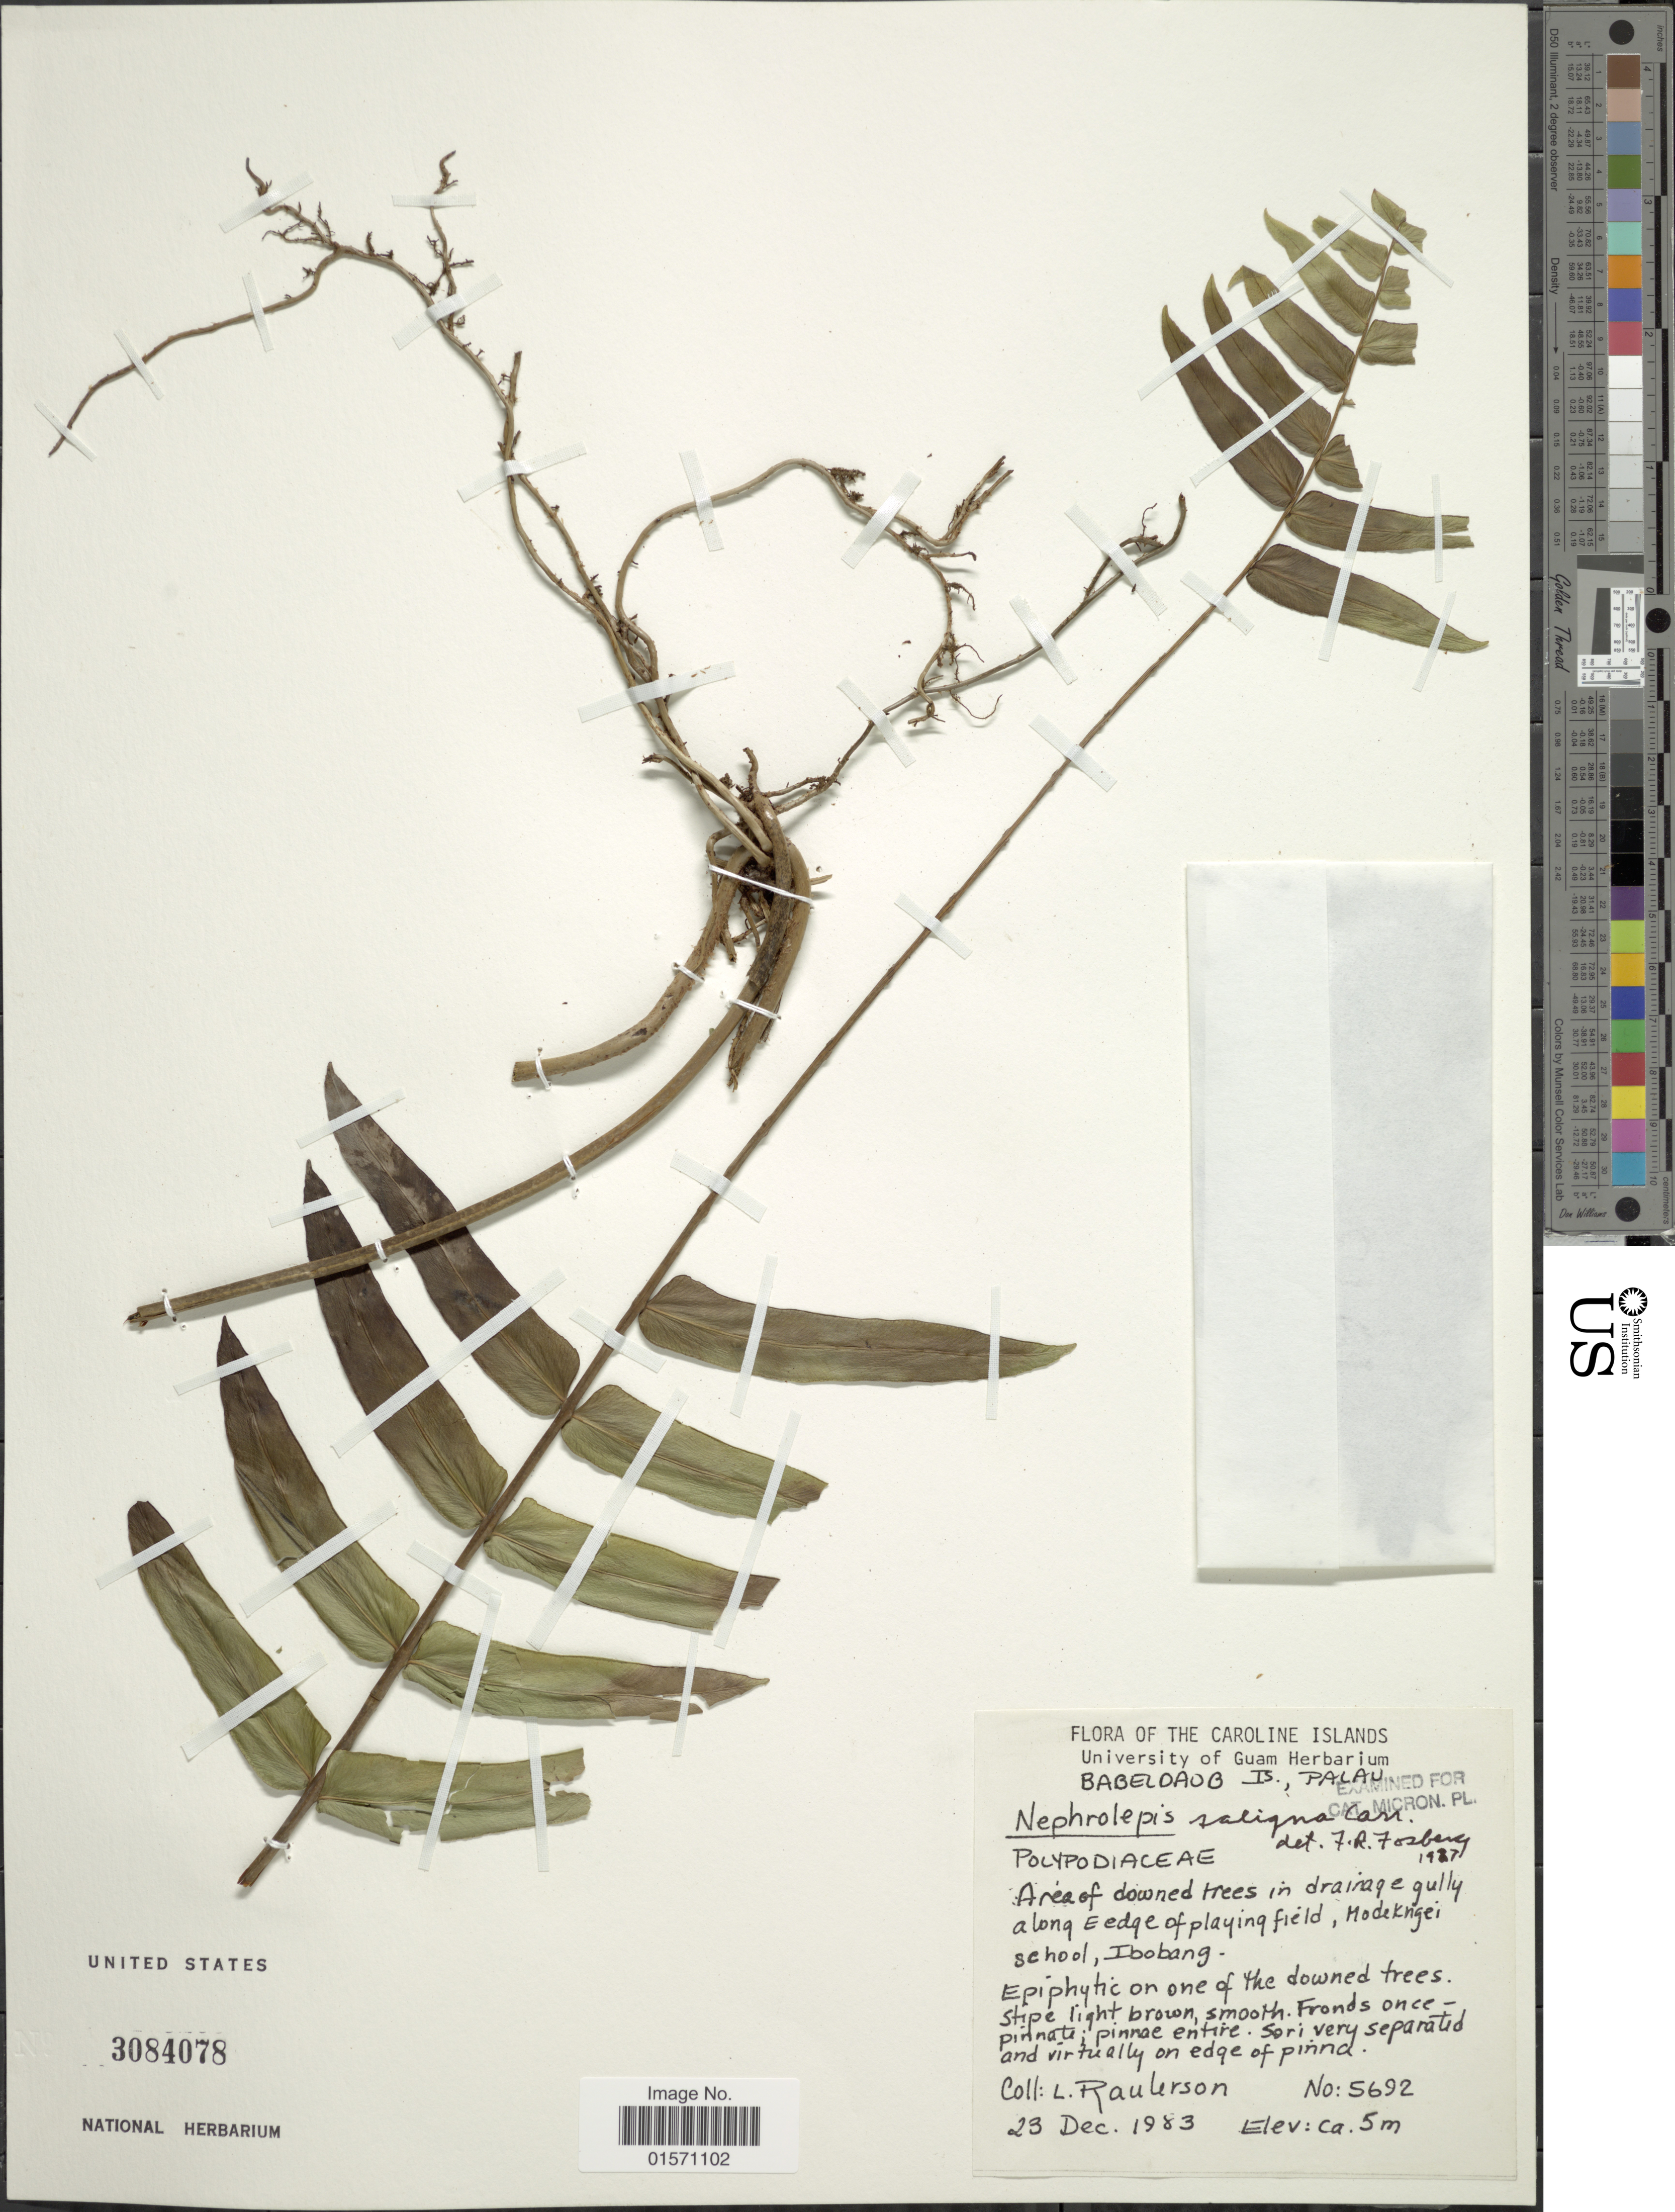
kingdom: Plantae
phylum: Tracheophyta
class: Polypodiopsida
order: Polypodiales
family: Nephrolepidaceae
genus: Nephrolepis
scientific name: Nephrolepis saligna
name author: Cav.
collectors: L. Raulerson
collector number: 5692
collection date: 1983-12-23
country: Palau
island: Babeldaob [Babelthuap]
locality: Caroline Islands. Babeldaob Is., Palau. Area of downed trees in drainage gully along E edge of Playing field, Modekngei school, Ibobang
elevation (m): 5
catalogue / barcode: US 3084078